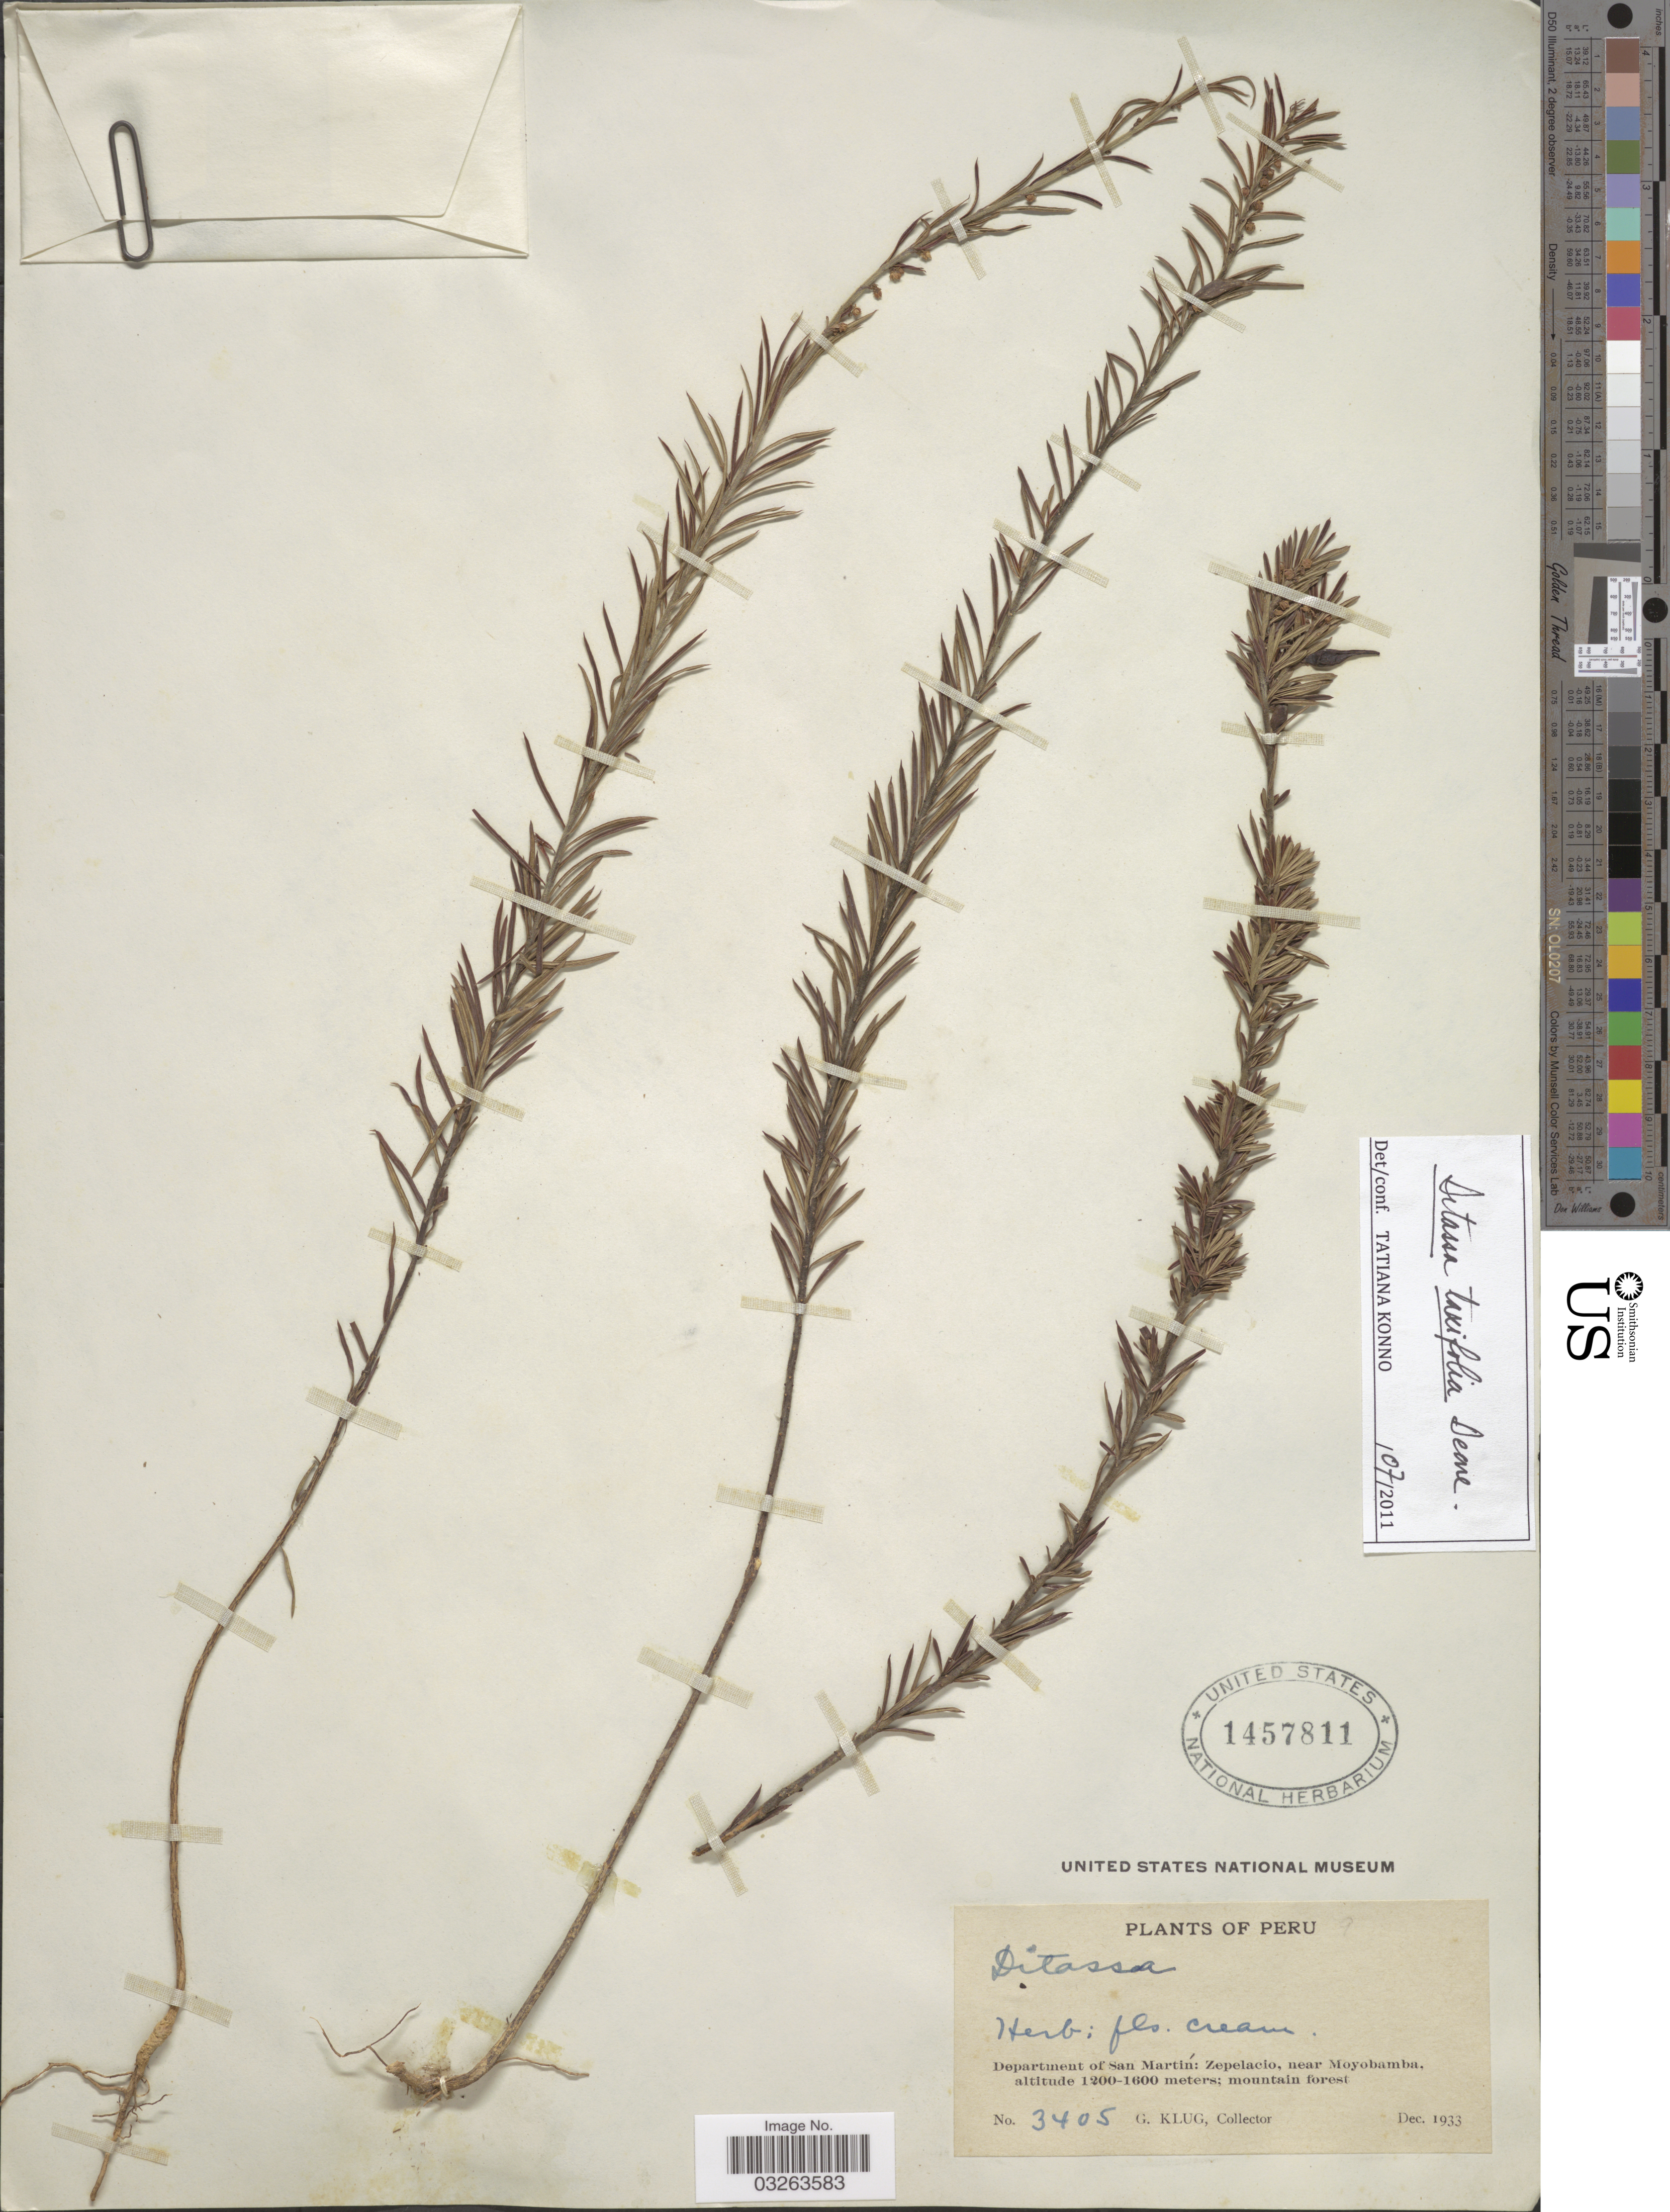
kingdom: Plantae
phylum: Tracheophyta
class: Magnoliopsida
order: Gentianales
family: Apocynaceae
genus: Ditassa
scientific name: Ditassa taxifolia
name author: Decne.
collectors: G. Klug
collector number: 3405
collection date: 1933-12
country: Peru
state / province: San Martín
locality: Department of San Martín: Zepelacio, near Moyobamba.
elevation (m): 1200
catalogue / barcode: US 1457811